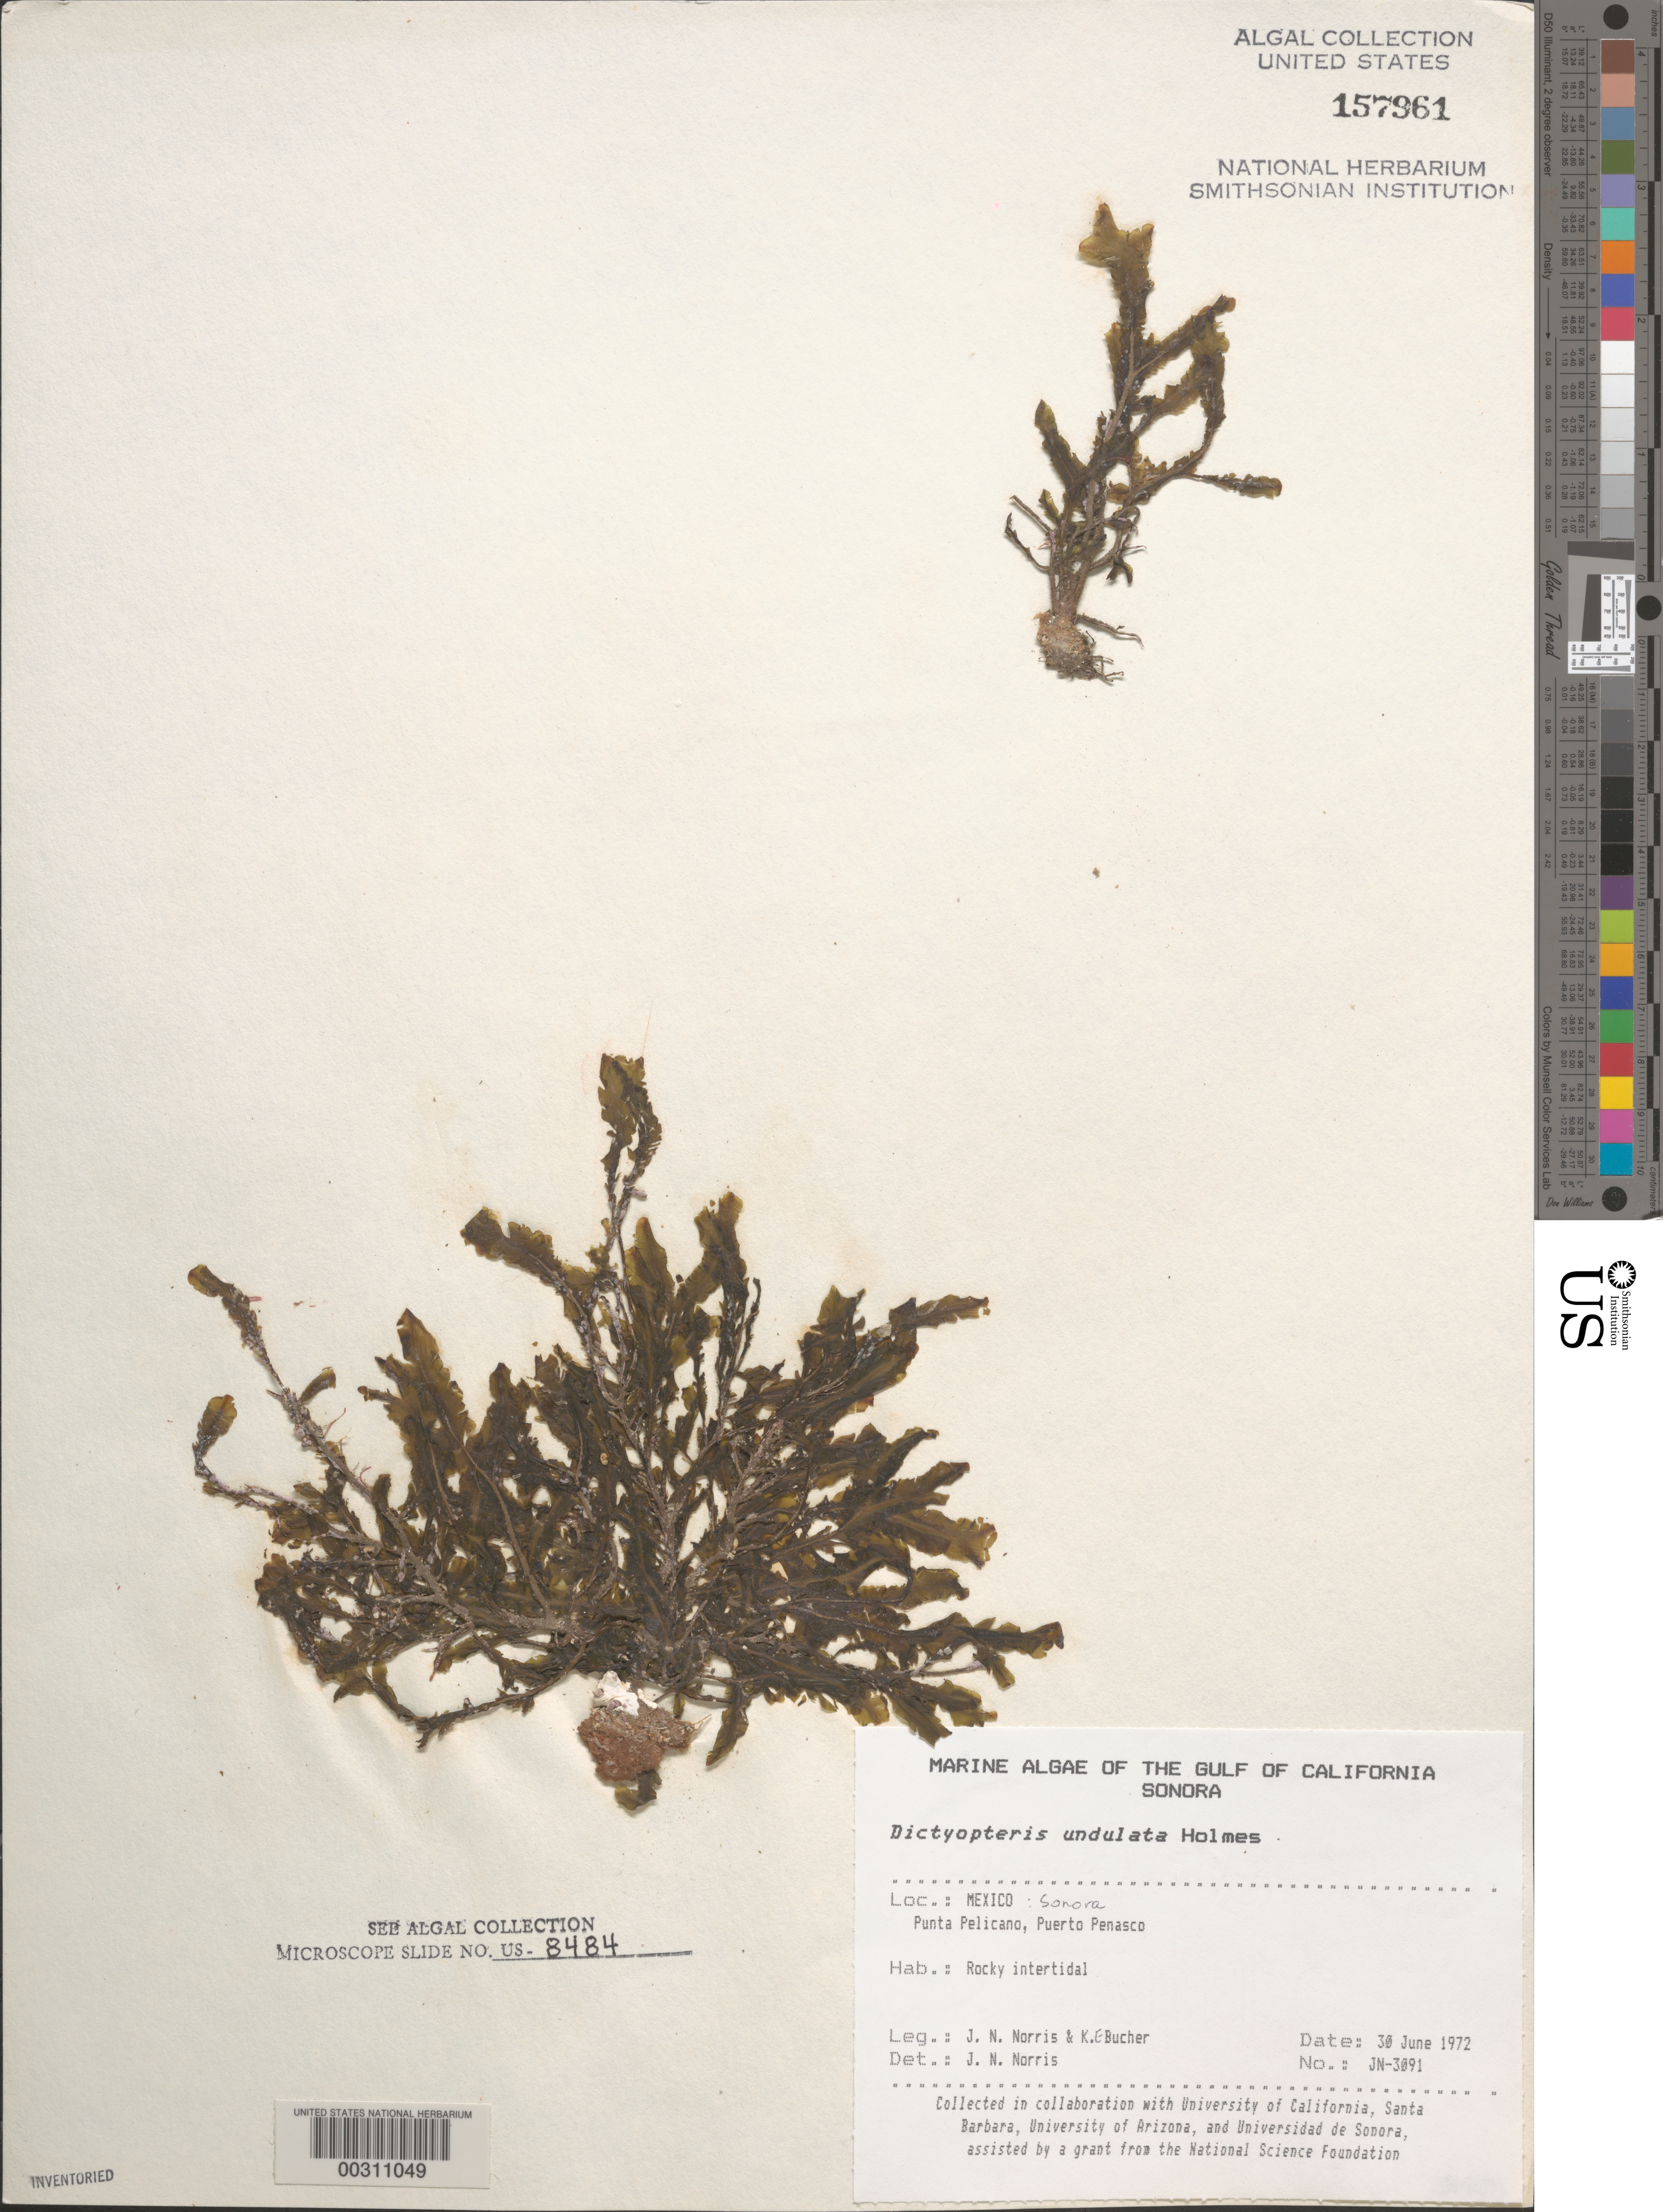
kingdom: Chromista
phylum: Ochrophyta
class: Phaeophyceae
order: Dictyotales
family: Dictyotaceae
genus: Dictyopteris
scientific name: Dictyopteris undulata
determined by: Norris, James N.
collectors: J. N. Norris & K. E. Bucher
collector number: JN-3091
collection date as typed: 30 Jun 1972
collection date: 1972-06-30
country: Mexico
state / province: Sonora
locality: Punta Pelicano, Puerto Penasco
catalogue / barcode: US 157961